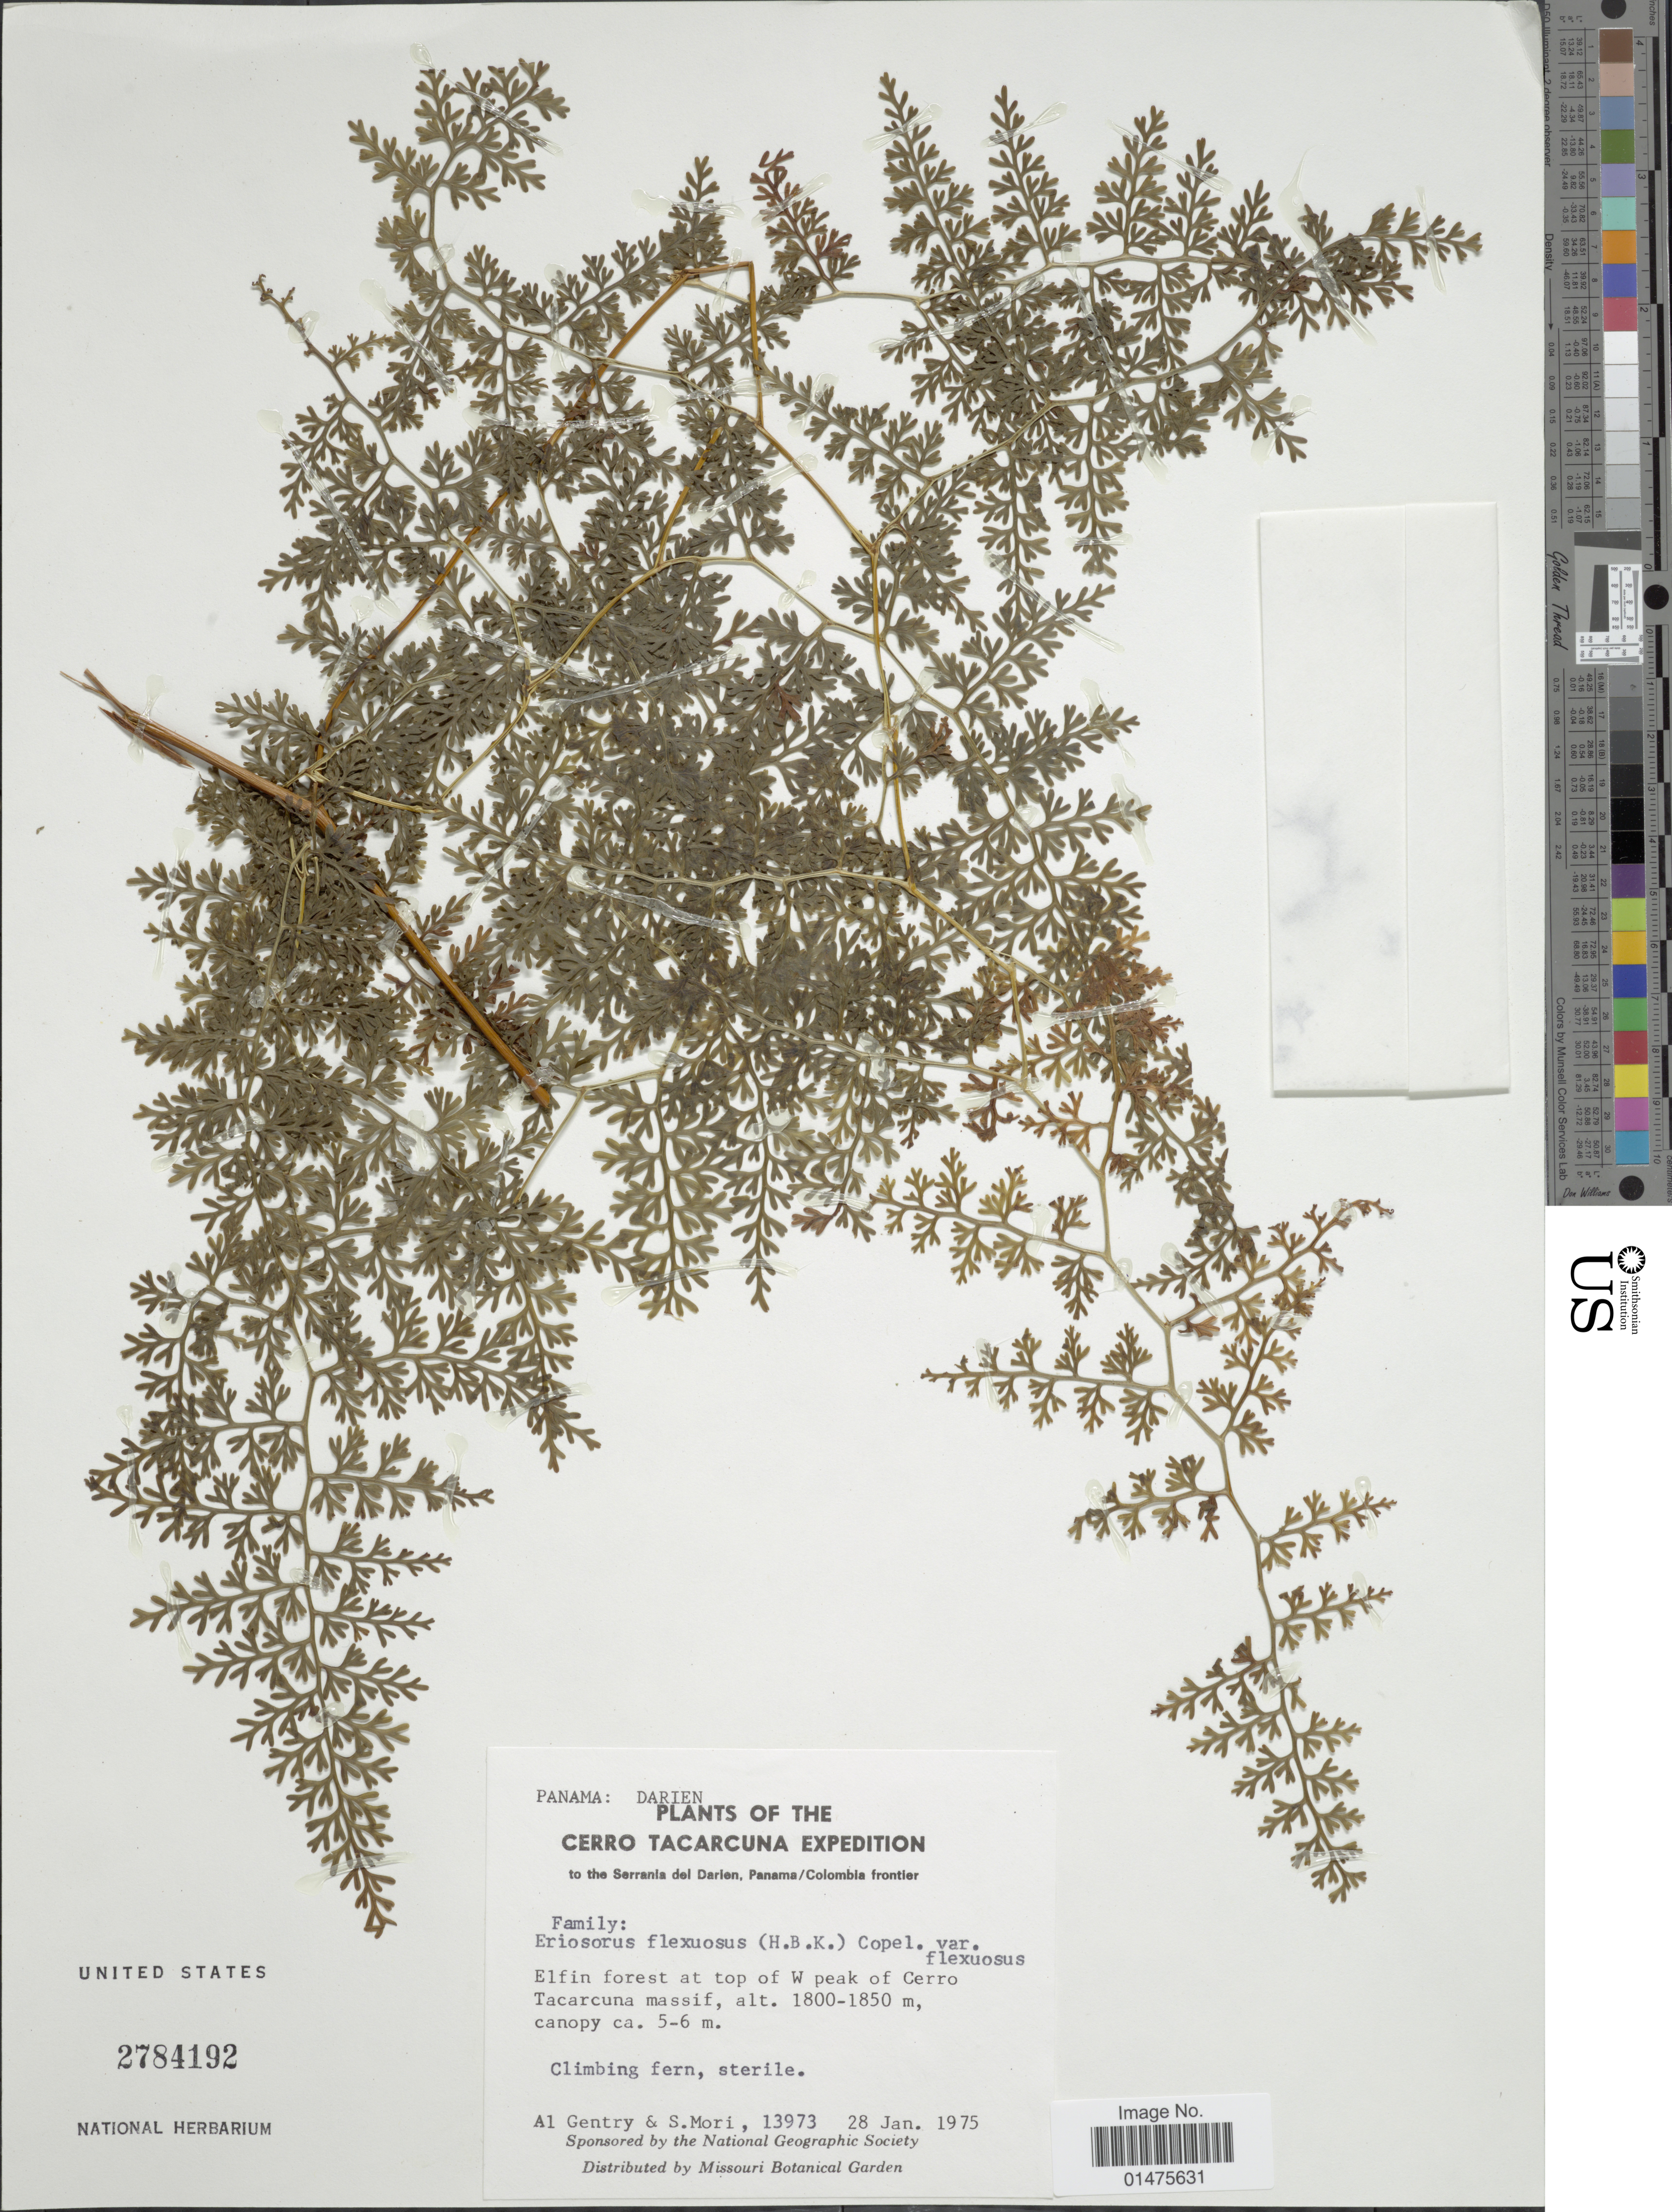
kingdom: Plantae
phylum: Tracheophyta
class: Polypodiopsida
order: Polypodiales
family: Pteridaceae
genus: Jamesonia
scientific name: Jamesonia flexuosa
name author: (Humb. & Bonpl.) Christenh.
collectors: A. H. Gentry & S. Mori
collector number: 13973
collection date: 1975-01-28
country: Panama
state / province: Darién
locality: Elfin forest at top of W peak of Cerro Tacarcuna massif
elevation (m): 1800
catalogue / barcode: US 2784192